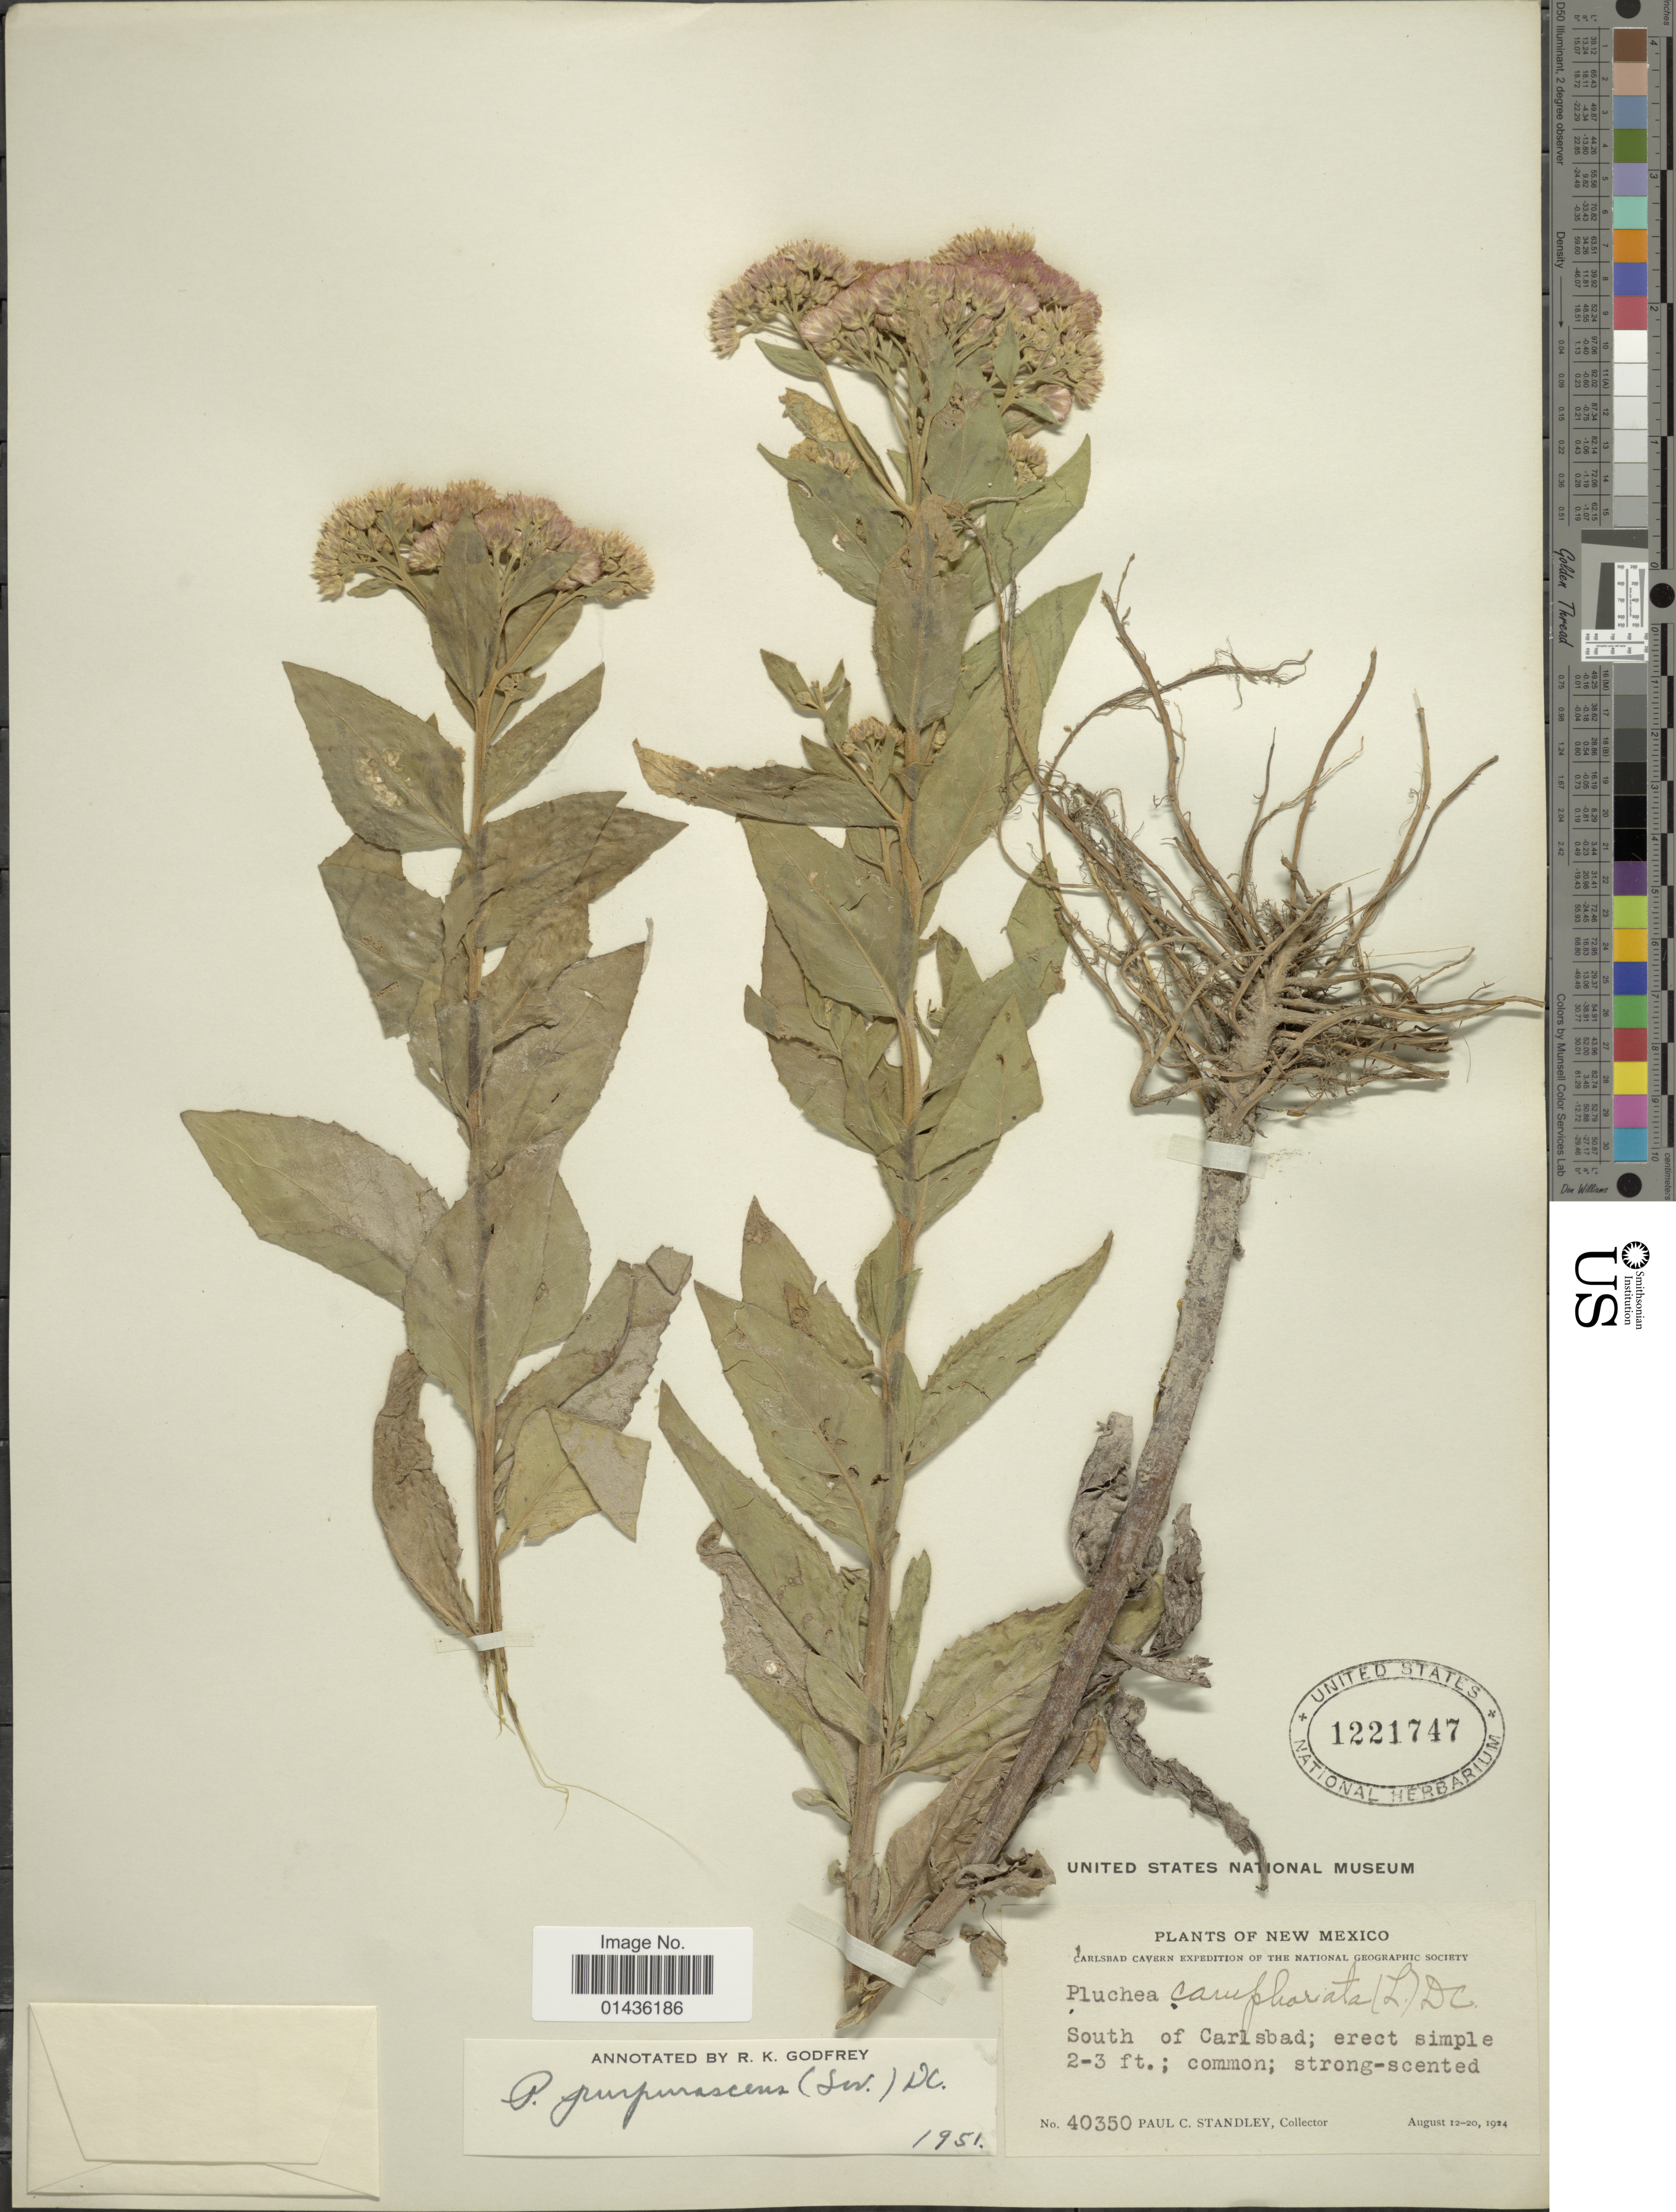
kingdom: Plantae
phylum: Tracheophyta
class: Magnoliopsida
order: Asterales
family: Asteraceae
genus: Pluchea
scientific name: Pluchea odorata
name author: (L.) Cass.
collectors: P. C. Standley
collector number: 40350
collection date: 1924-08-12/1924-08-20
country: United States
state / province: New Mexico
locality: South of Carlsbad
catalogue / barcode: US 1221747